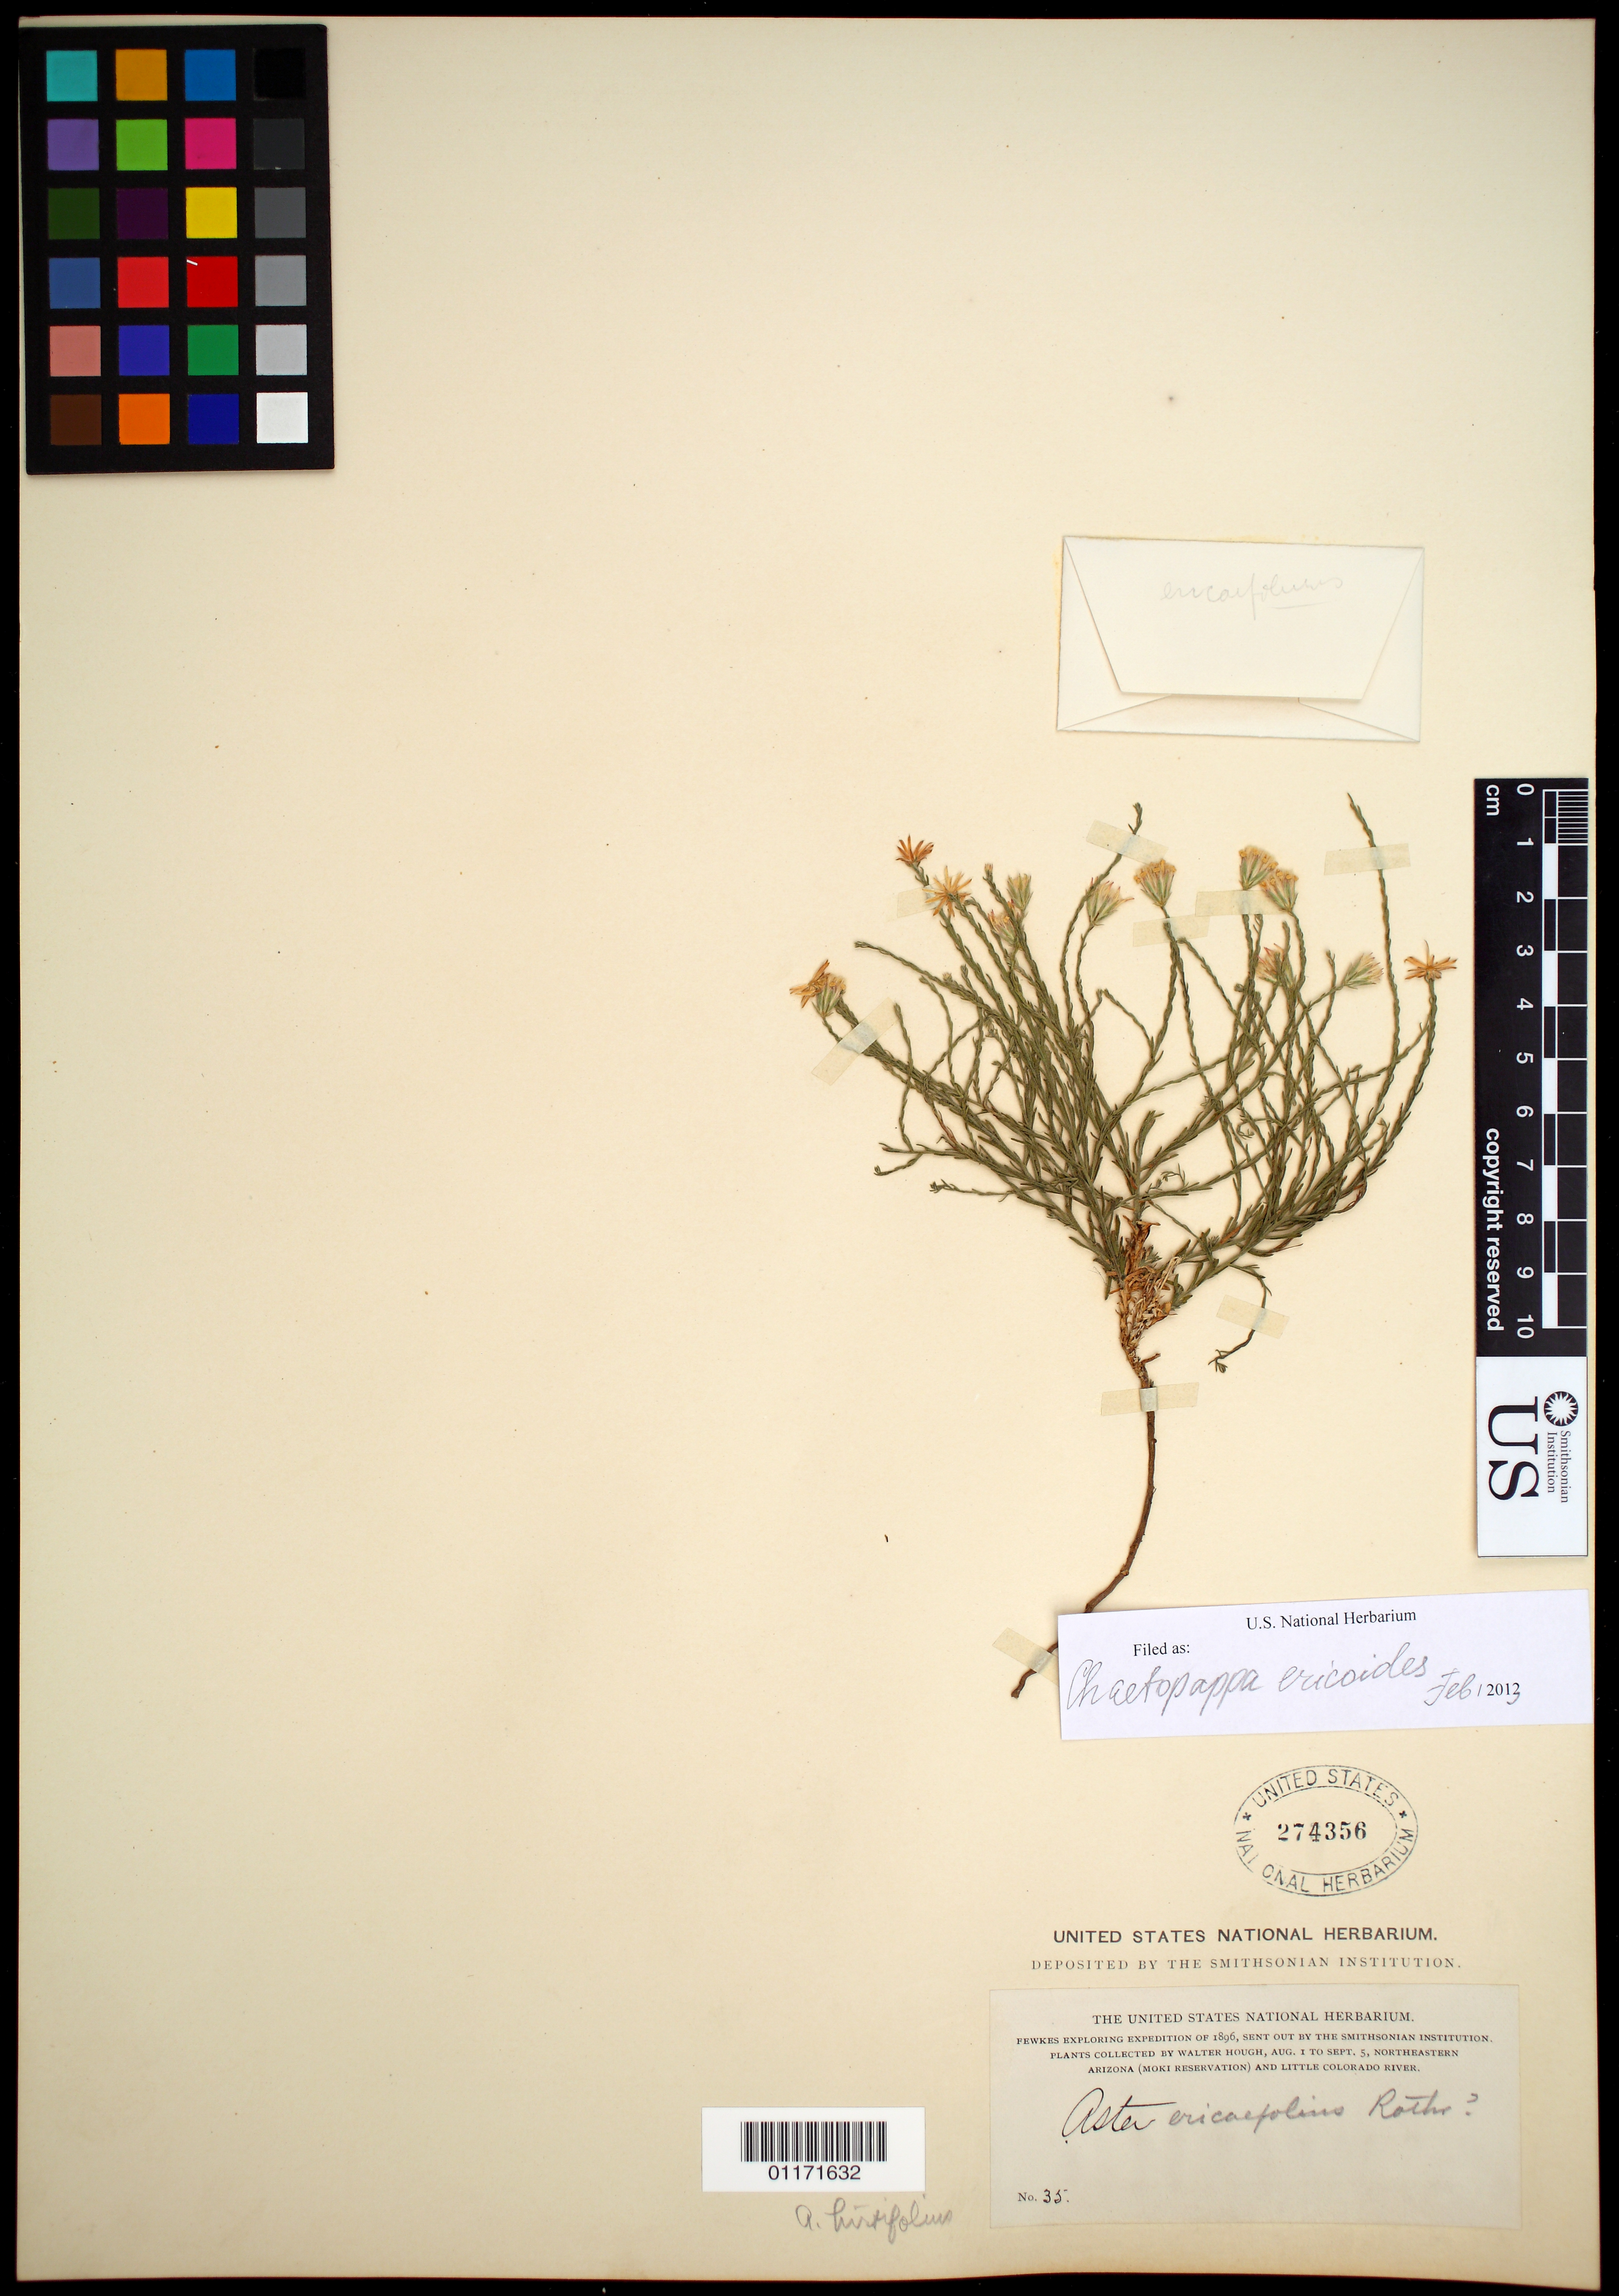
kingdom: Plantae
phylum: Tracheophyta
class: Magnoliopsida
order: Asterales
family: Asteraceae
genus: Chaetopappa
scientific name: Chaetopappa ericoides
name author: (Torr.) G.L. Nesom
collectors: W. Hough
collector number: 35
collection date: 1896-08-01/1896-09-05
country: United States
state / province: Arizona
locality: Moki Reservation and Little Colorado River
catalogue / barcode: US 274356